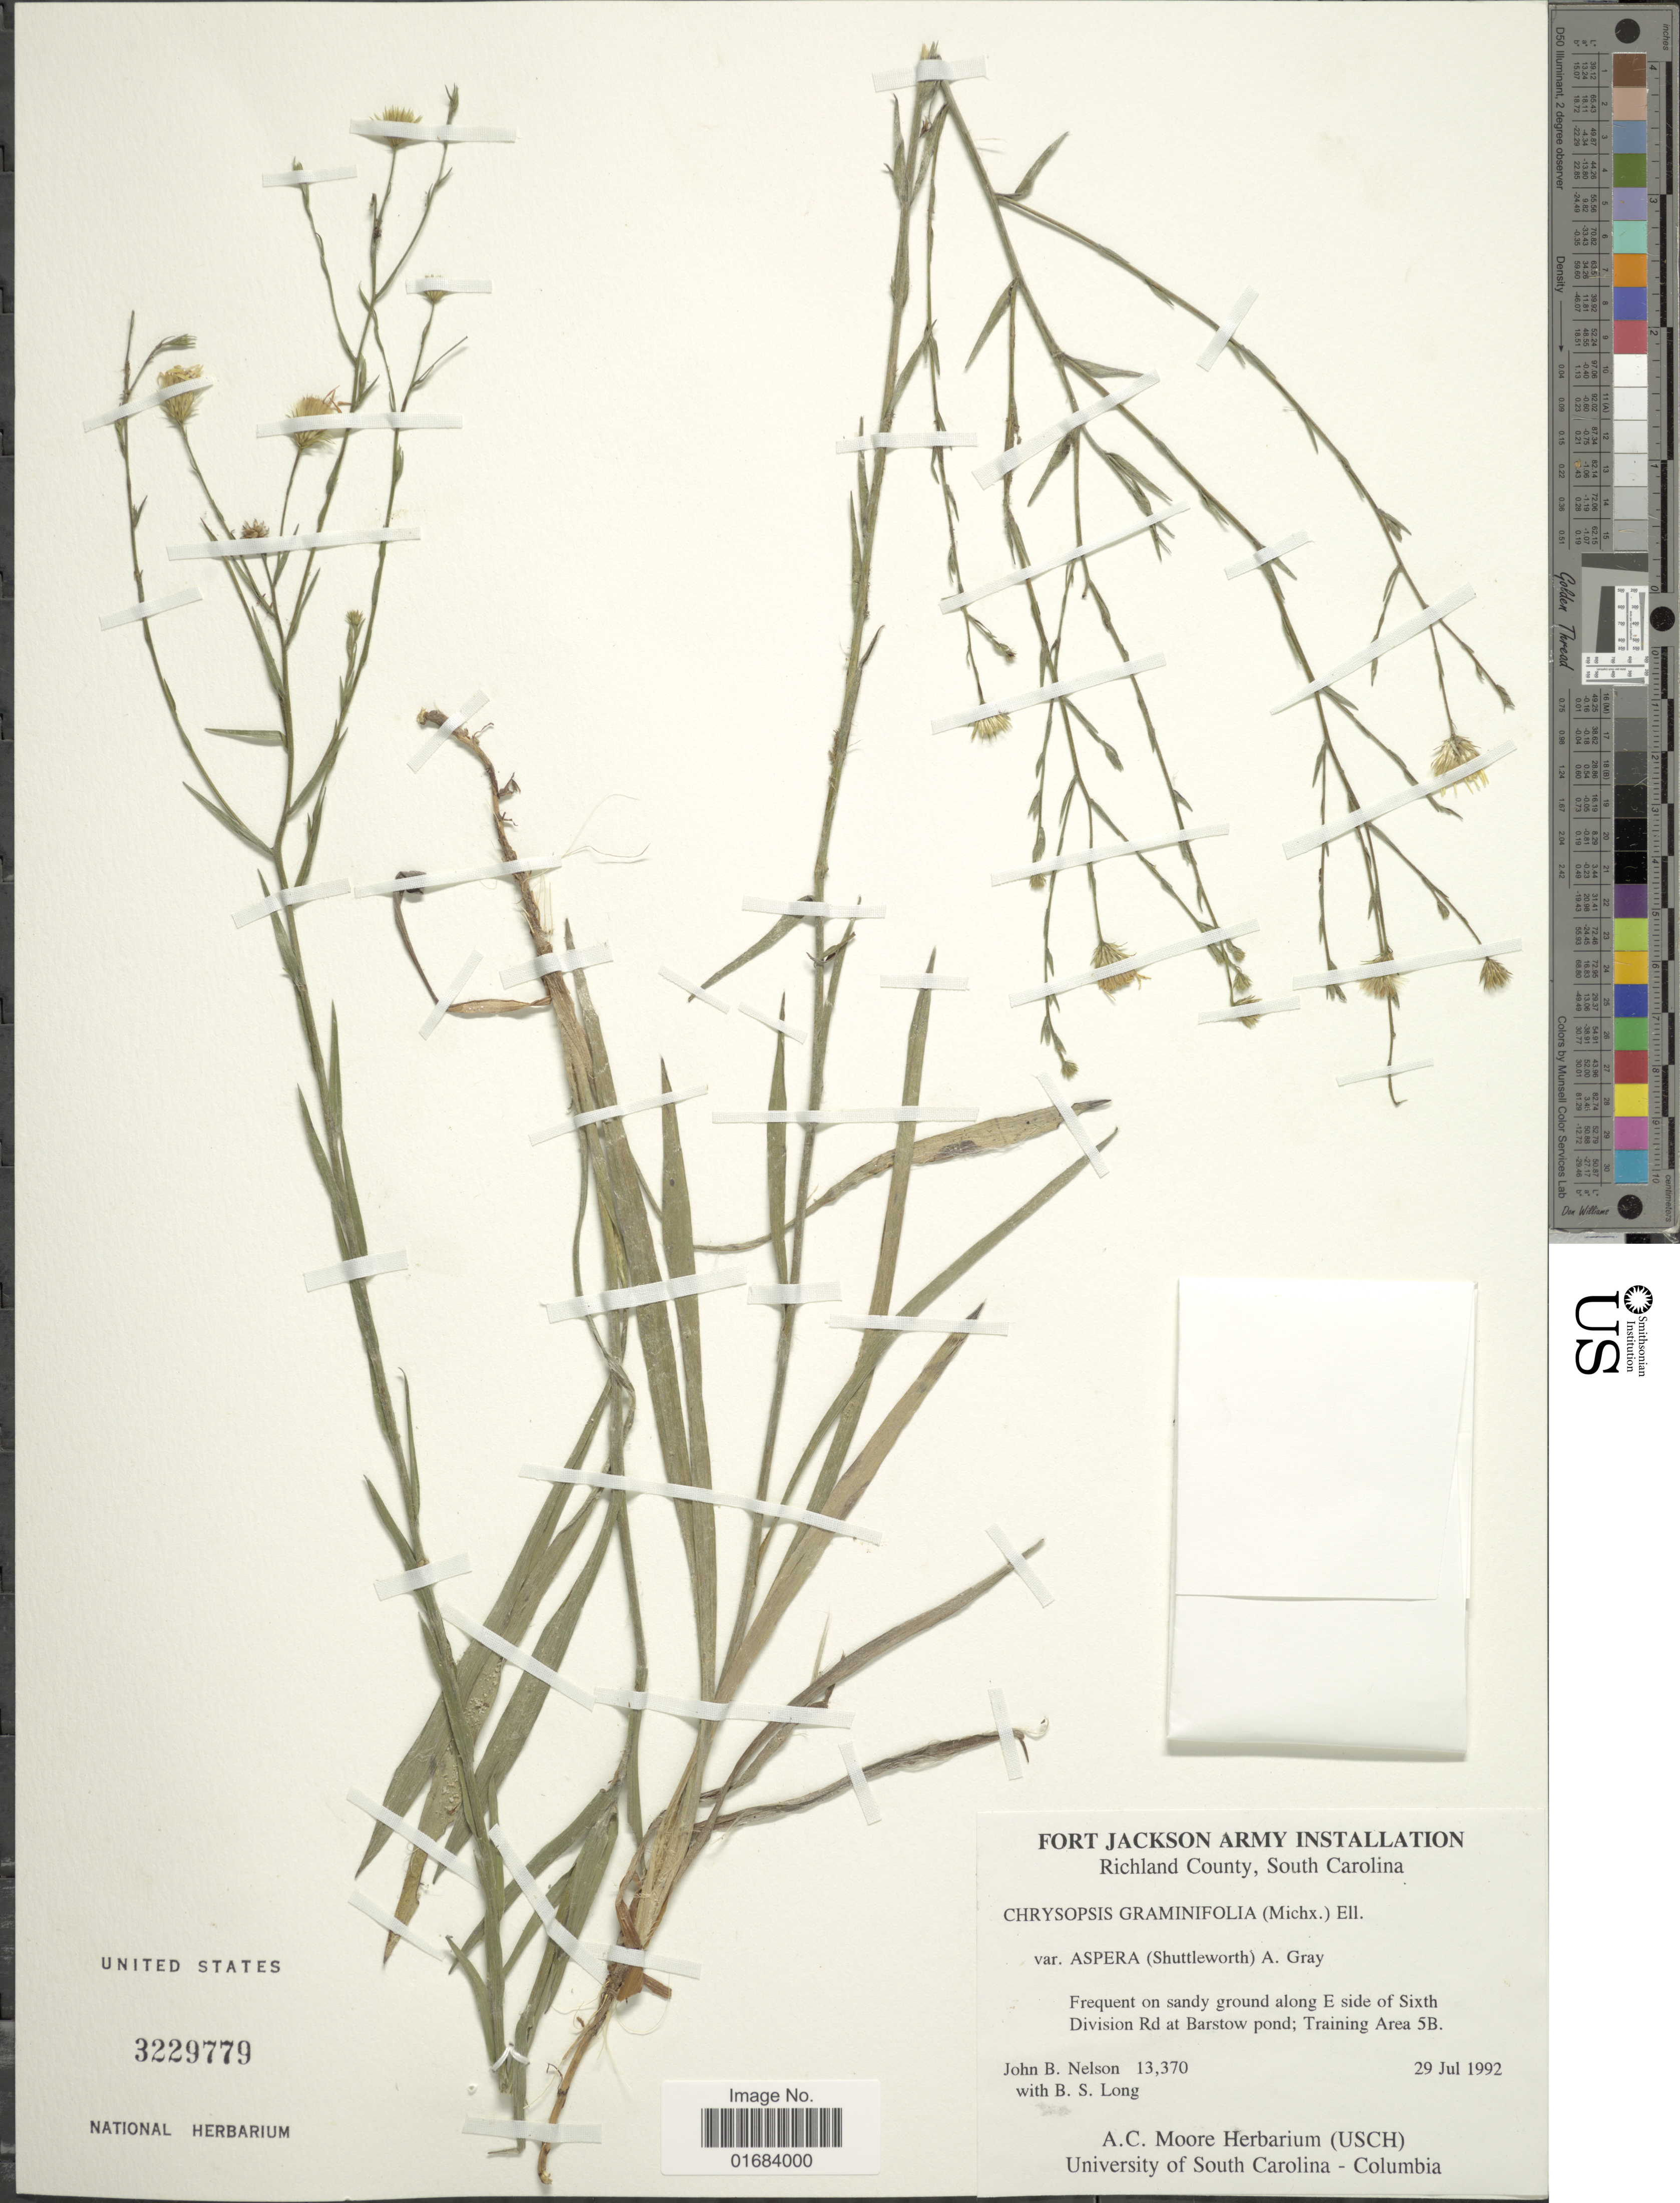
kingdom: Plantae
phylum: Tracheophyta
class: Magnoliopsida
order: Asterales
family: Asteraceae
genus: Pityopsis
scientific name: Pityopsis graminifolia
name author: (Michx.) Nutt.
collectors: J. B. Nelson & B. Long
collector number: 13370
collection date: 1992-07-29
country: United States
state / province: South Carolina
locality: Richland County, along E side of Sixth Division Rd at Barstow pond; Training Area 5B.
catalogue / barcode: US 3229779